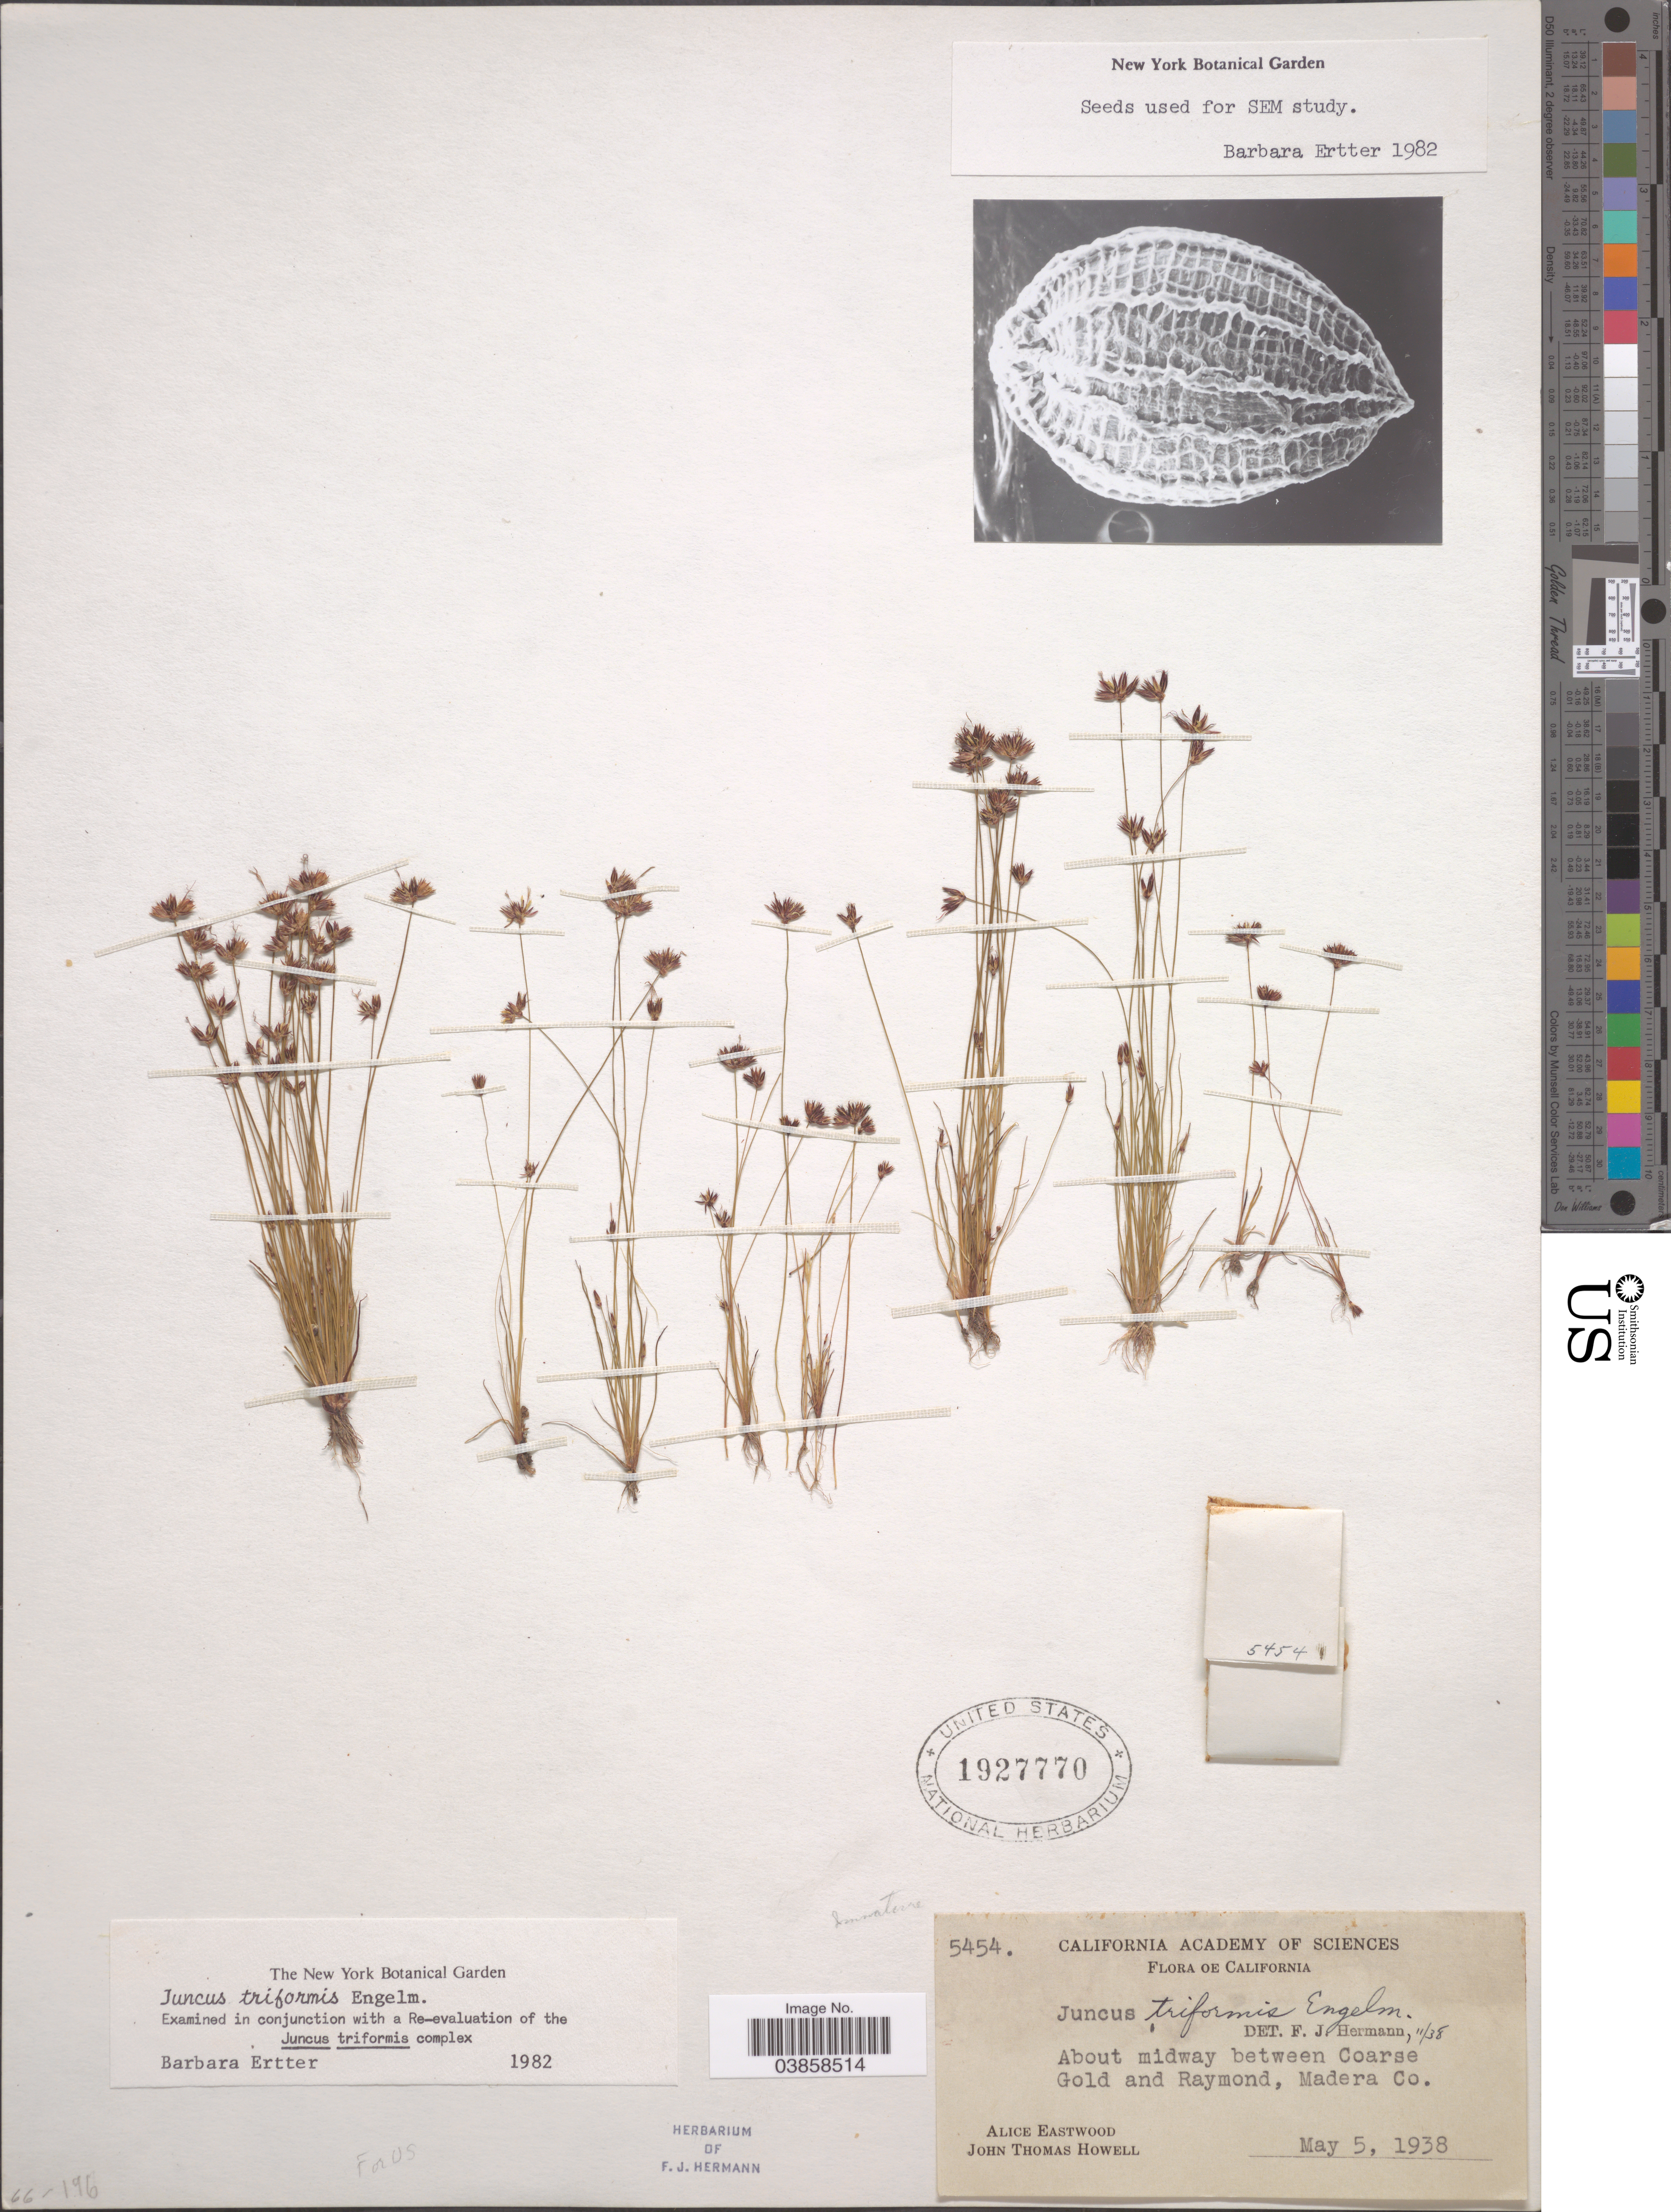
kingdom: Plantae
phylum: Tracheophyta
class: Liliopsida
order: Poales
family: Juncaceae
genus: Juncus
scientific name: Juncus triformis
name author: Engelm.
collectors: A. Eastwood & J. T. Howell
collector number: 5454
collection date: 1938-05-05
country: United States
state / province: California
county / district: Madera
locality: About midway between Coarse Gold and Raymond, Madera Co.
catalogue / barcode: US 1927770